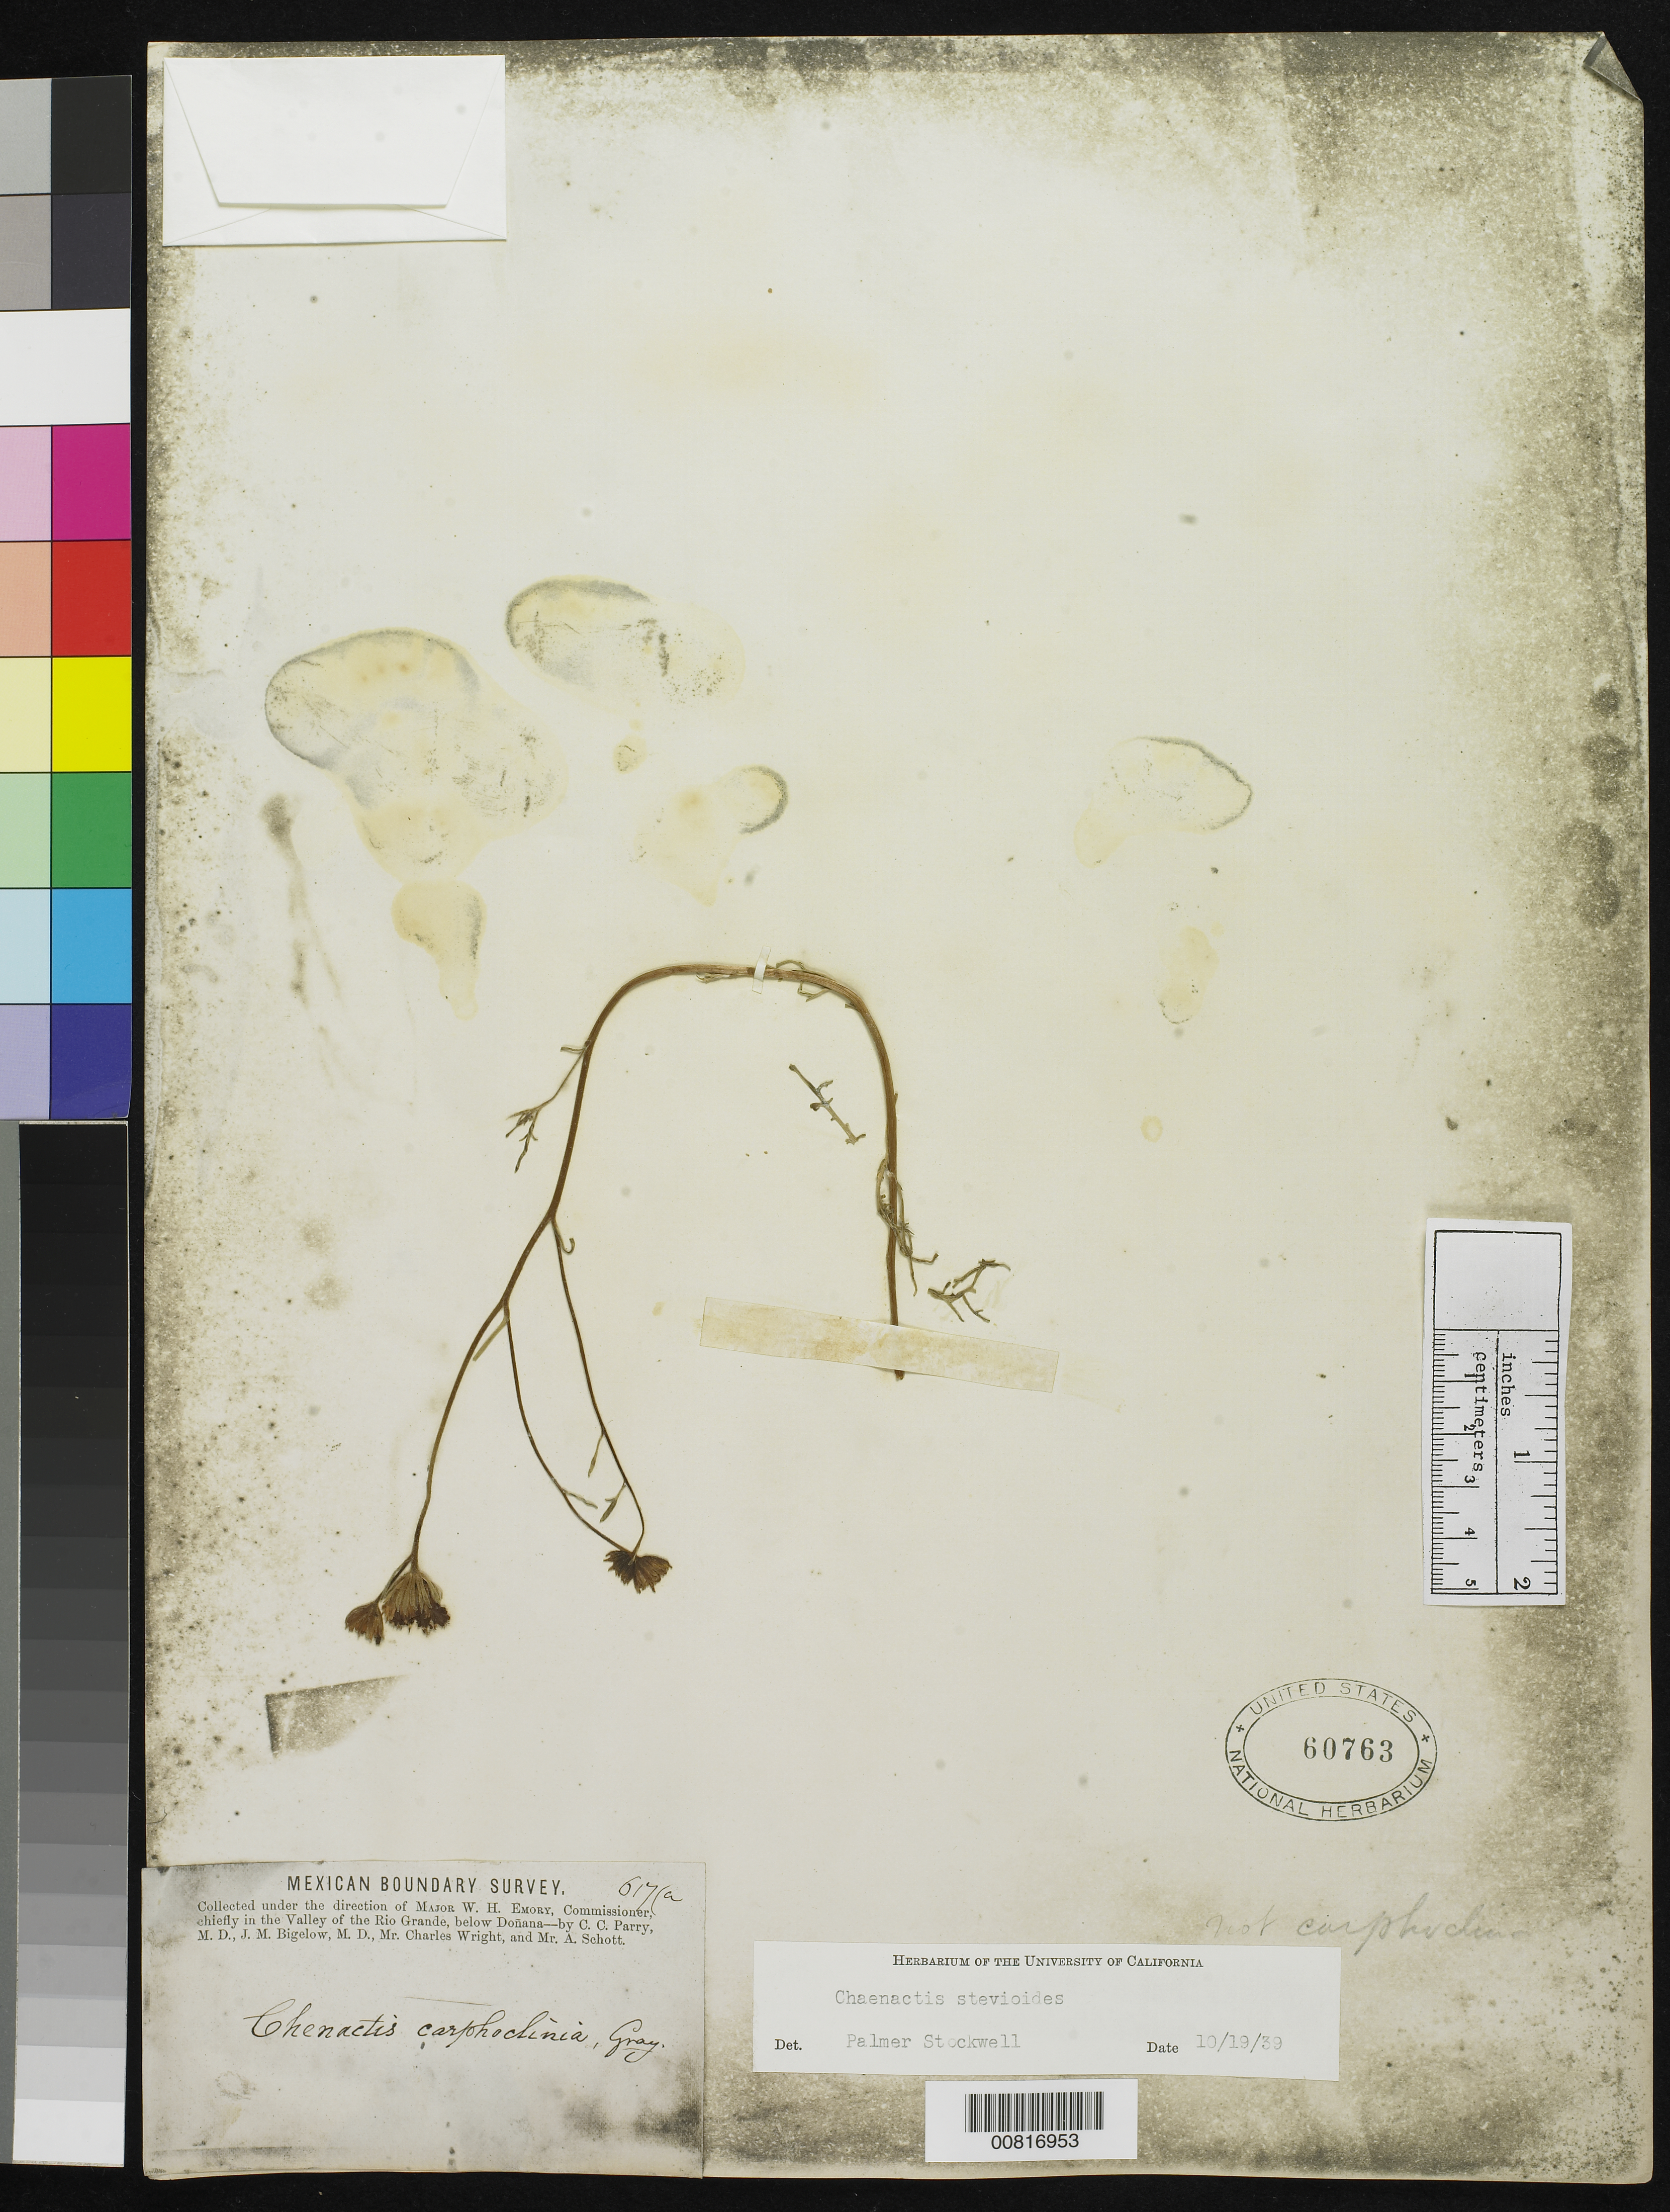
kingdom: Plantae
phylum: Tracheophyta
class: Magnoliopsida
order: Asterales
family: Asteraceae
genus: Chaenactis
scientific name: Chaenactis stevioides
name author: Hook. & Arn.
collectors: C. C. Parry, J. M. Bigelow, C. Wright & A. C. V. Schott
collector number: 617a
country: United States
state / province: New Mexico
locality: Valley of the Rio Grande, below Doñana, New Mexico.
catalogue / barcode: US 60763